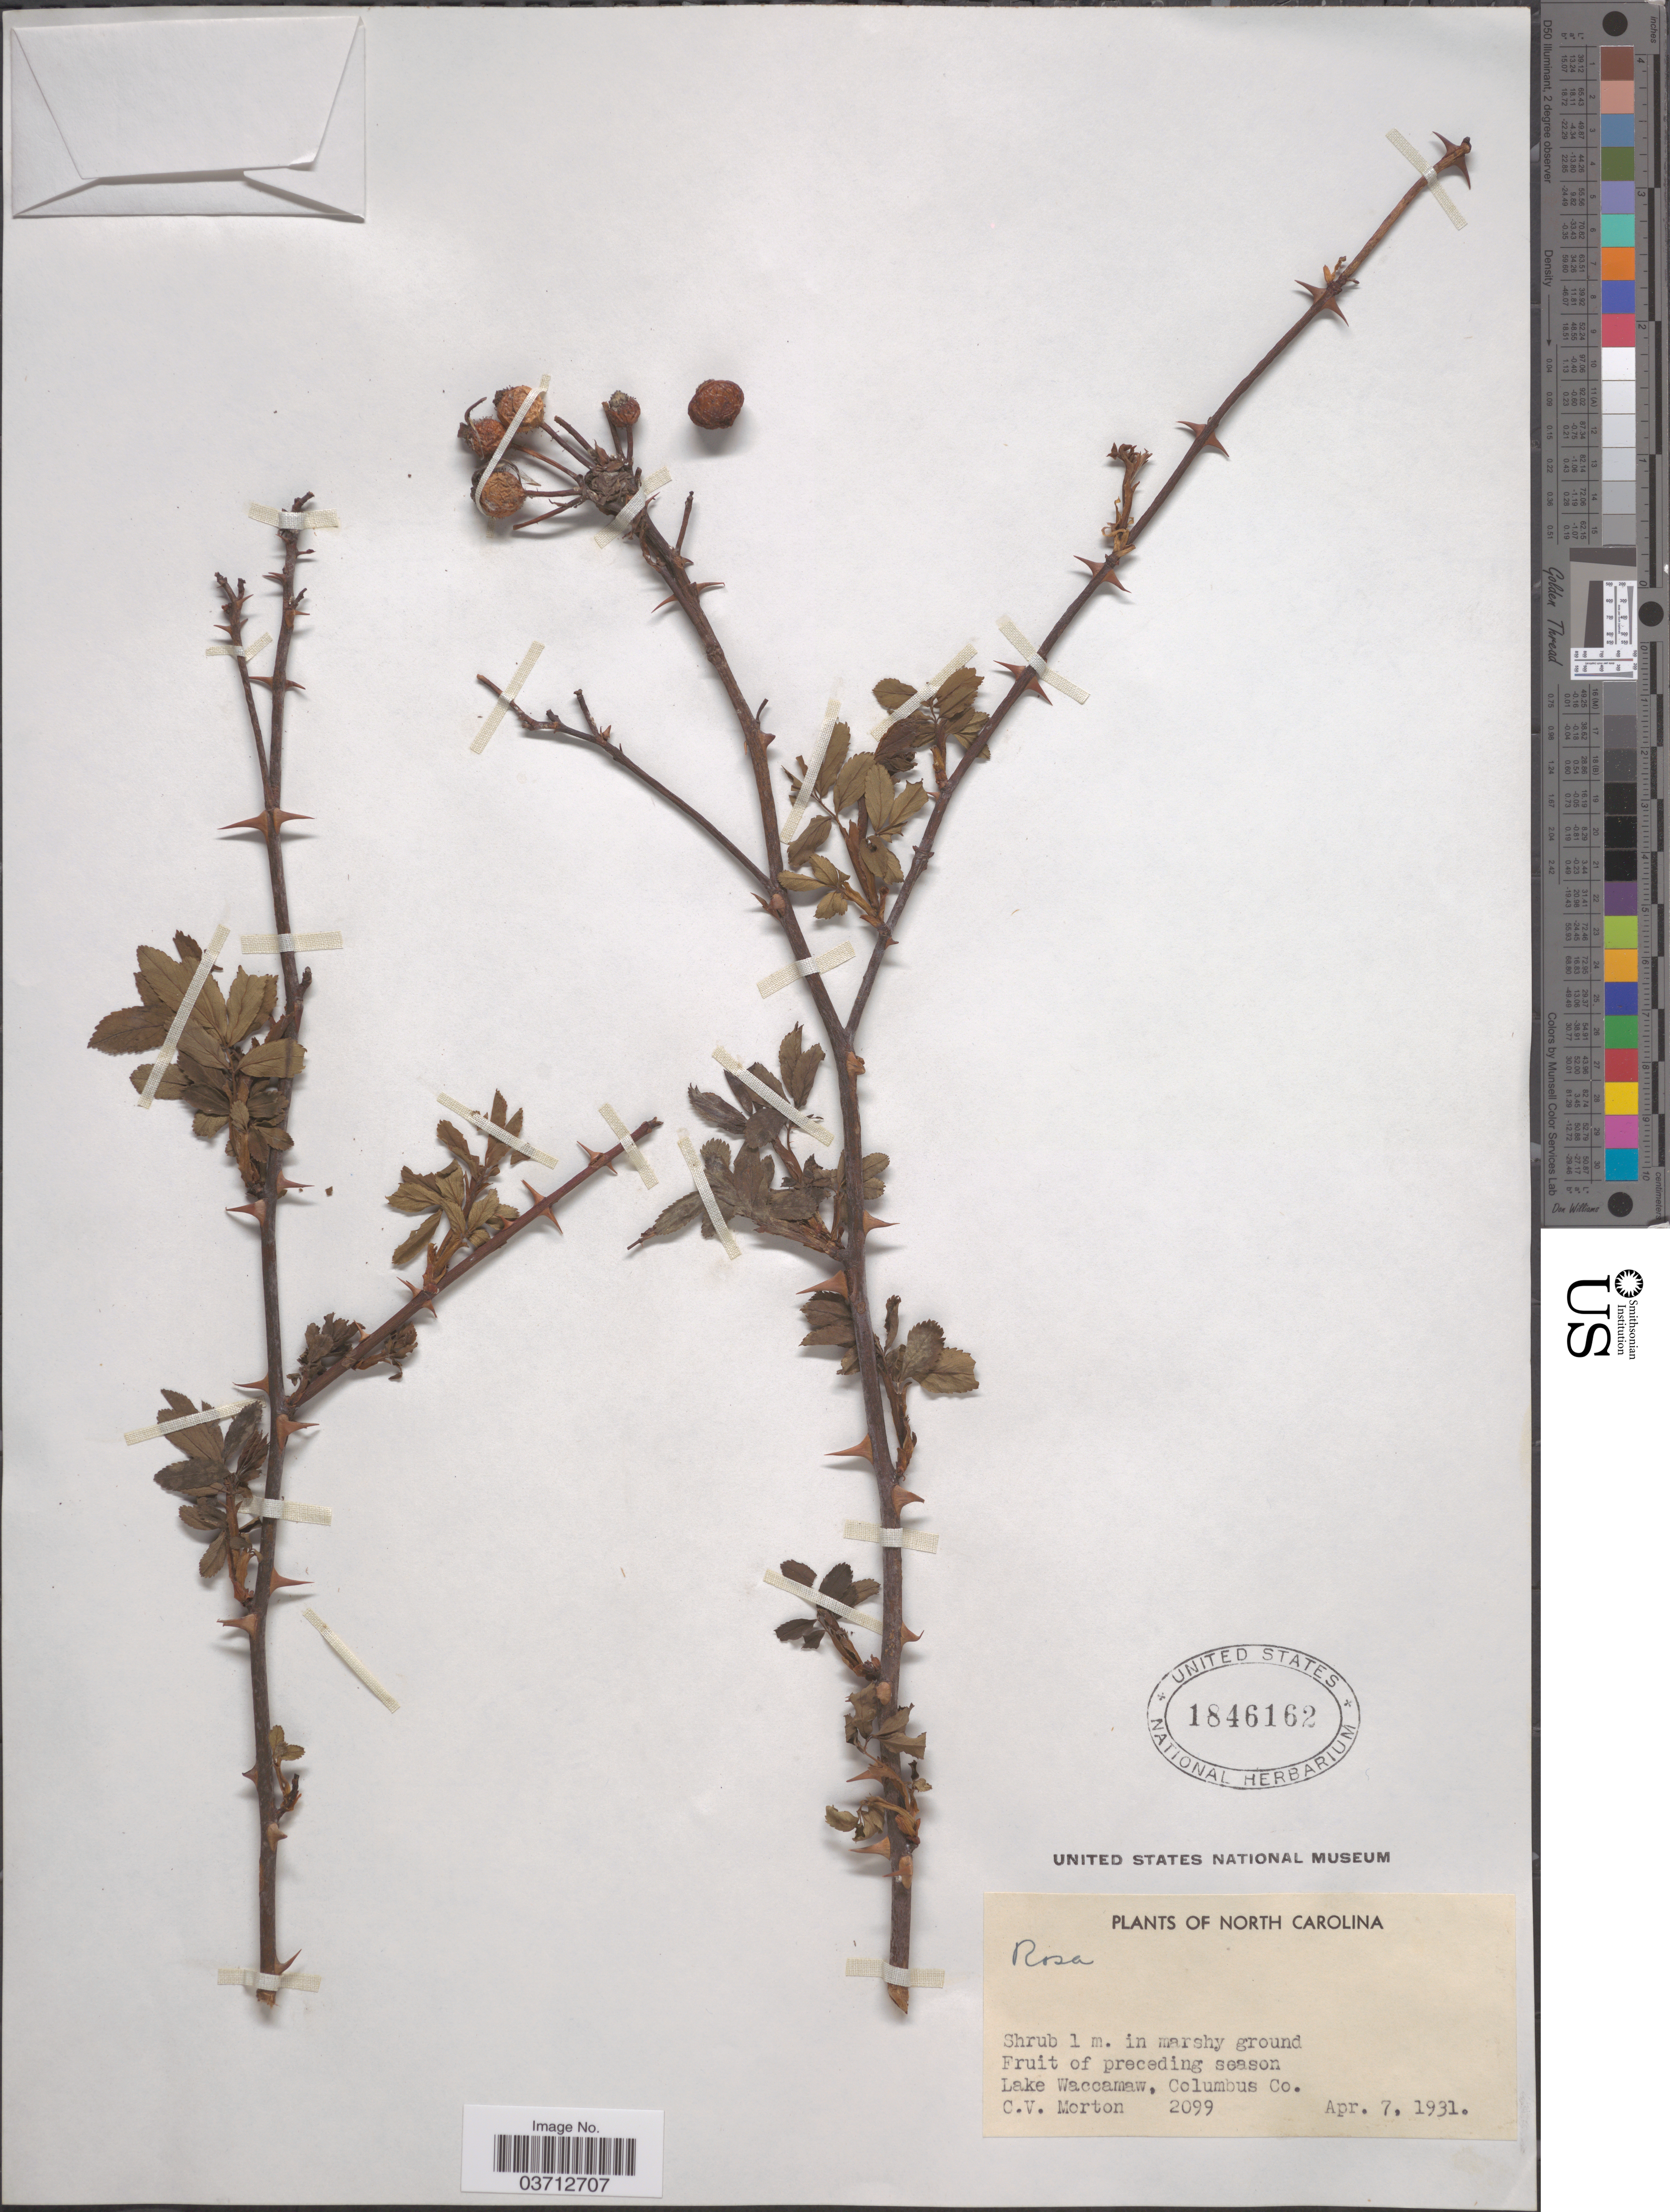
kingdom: Plantae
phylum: Tracheophyta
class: Magnoliopsida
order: Rosales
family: Rosaceae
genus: Rosa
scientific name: Rosa sp.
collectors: C. V. Morton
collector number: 2099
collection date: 1931-04-07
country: United States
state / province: North Carolina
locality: Lake Waccamaw, Columbus Co.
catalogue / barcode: US 1846162